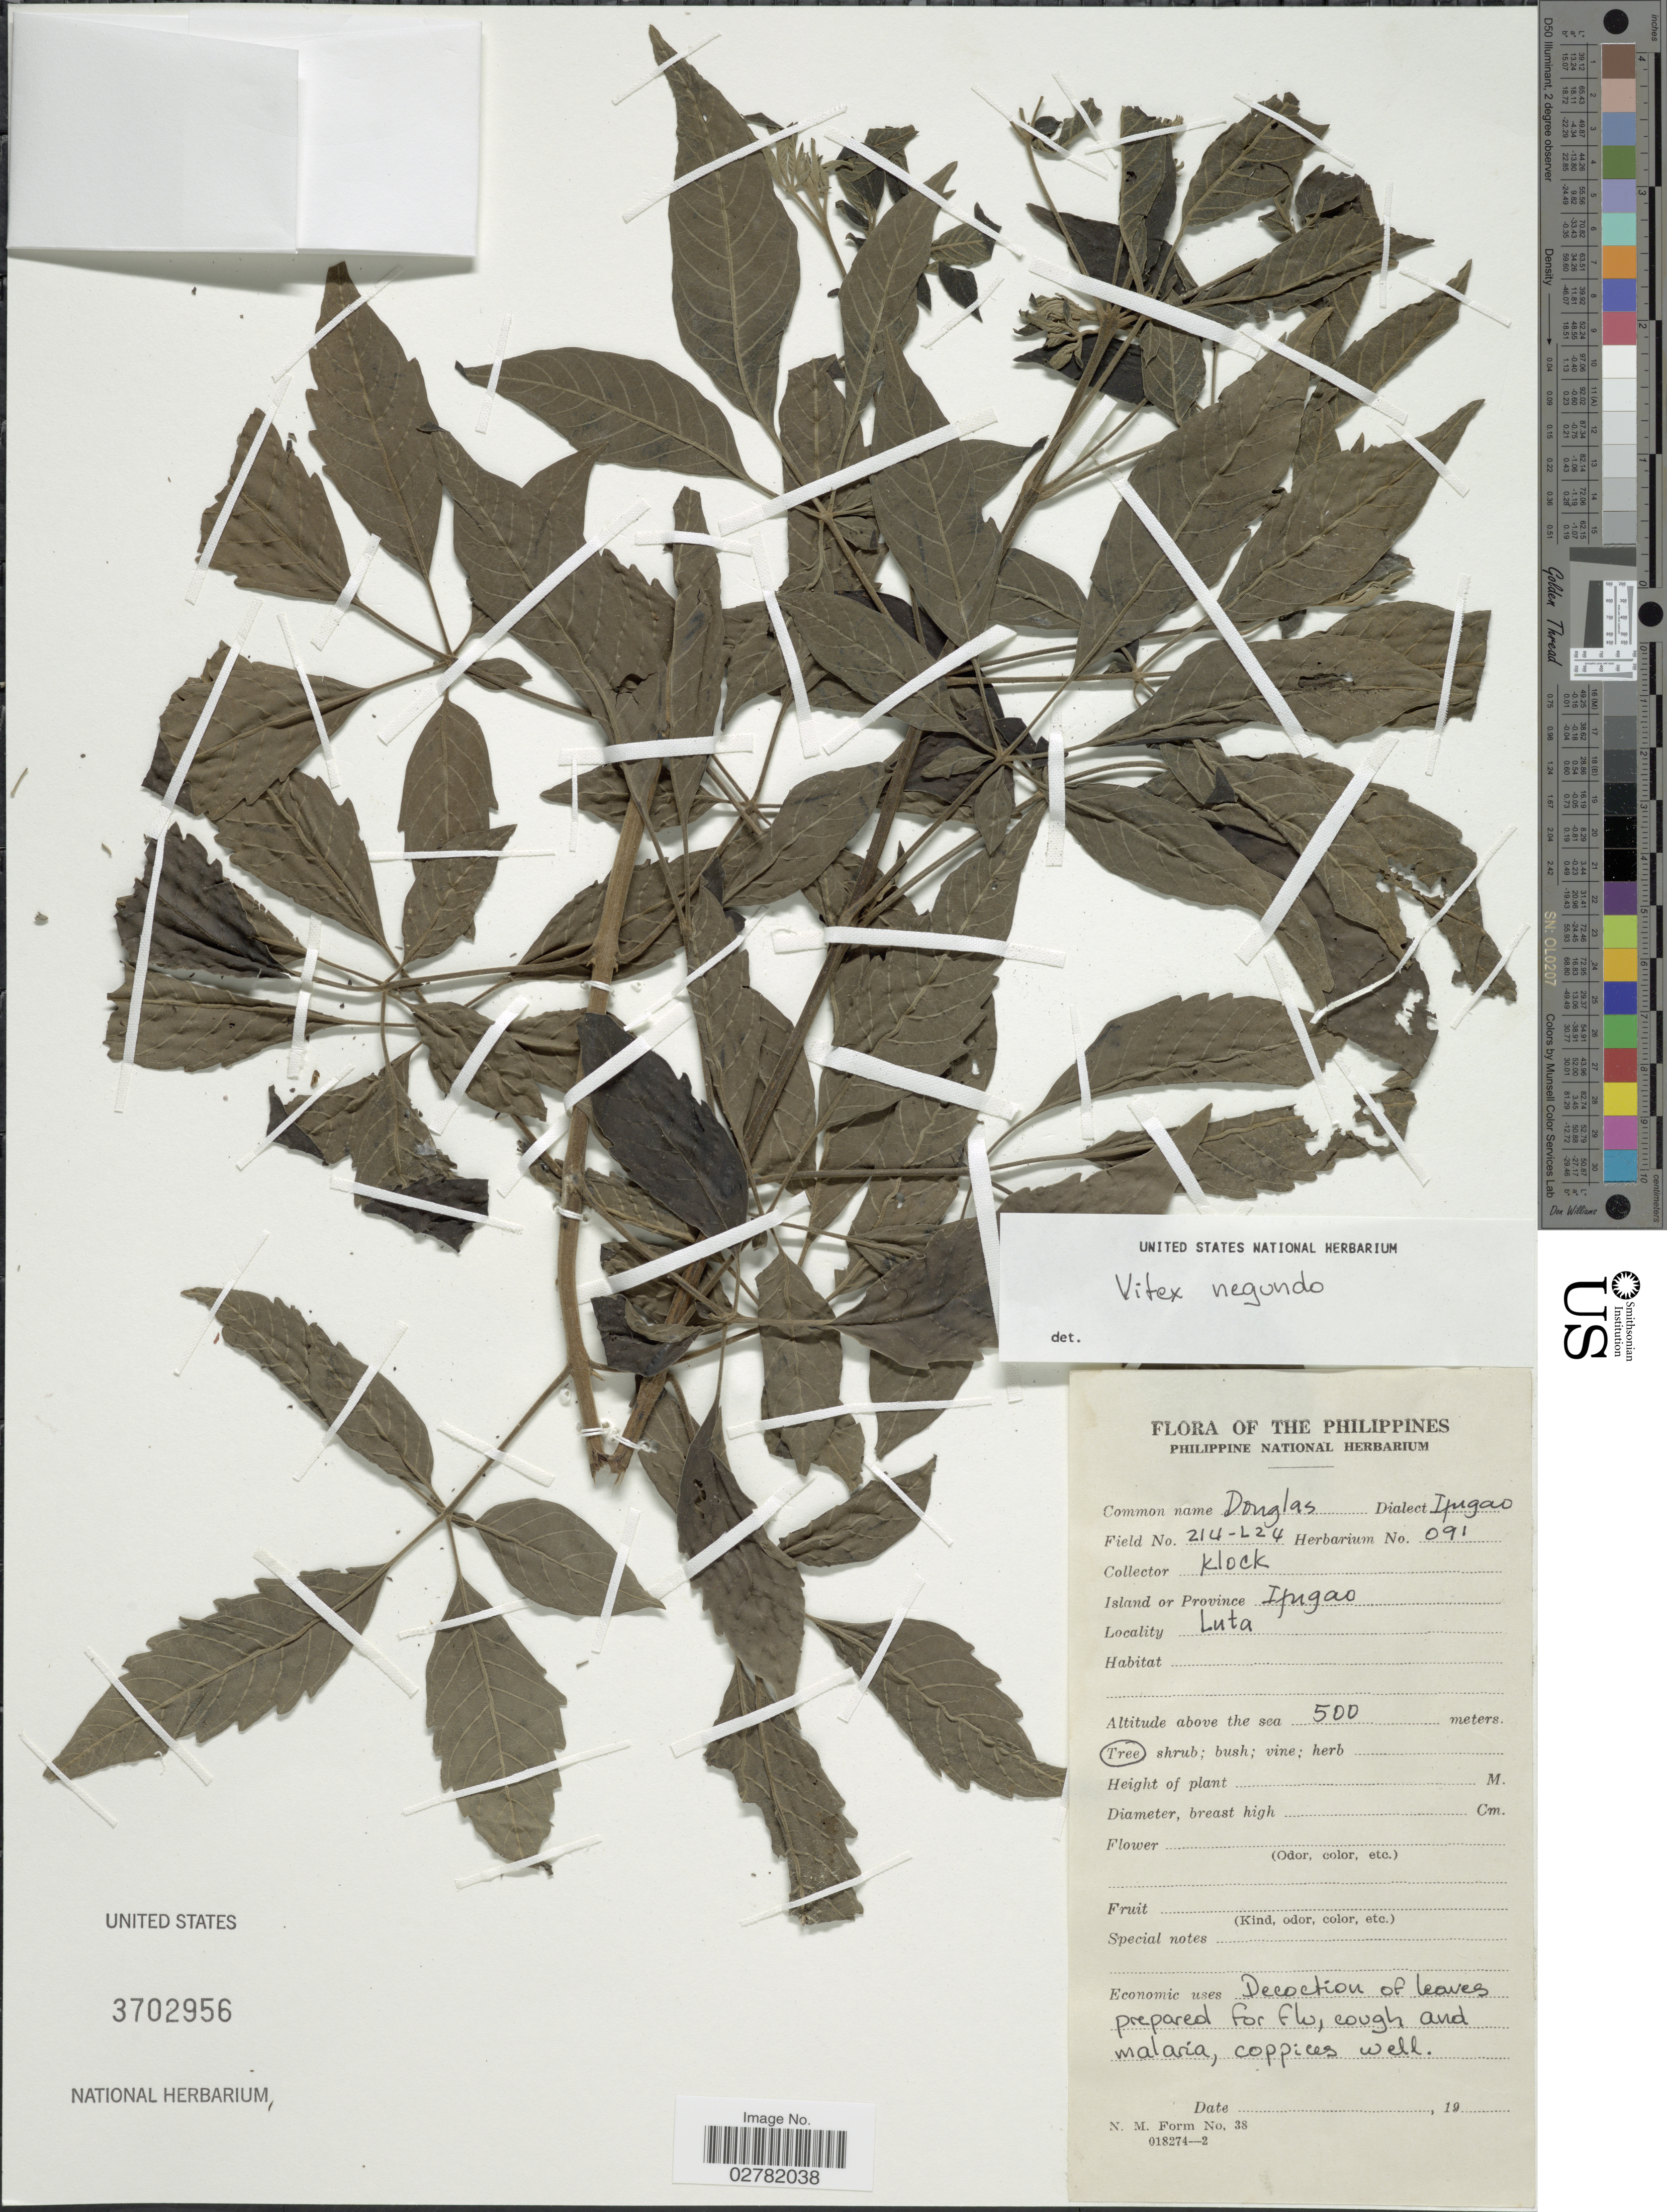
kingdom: Plantae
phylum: Tracheophyta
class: Magnoliopsida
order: Lamiales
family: Lamiaceae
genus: Vitex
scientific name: Vitex negundo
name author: L.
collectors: Klock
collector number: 214-L24/091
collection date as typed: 19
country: Philippines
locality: Island or Province Ifugao. Luta.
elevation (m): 500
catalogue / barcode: US 3702956